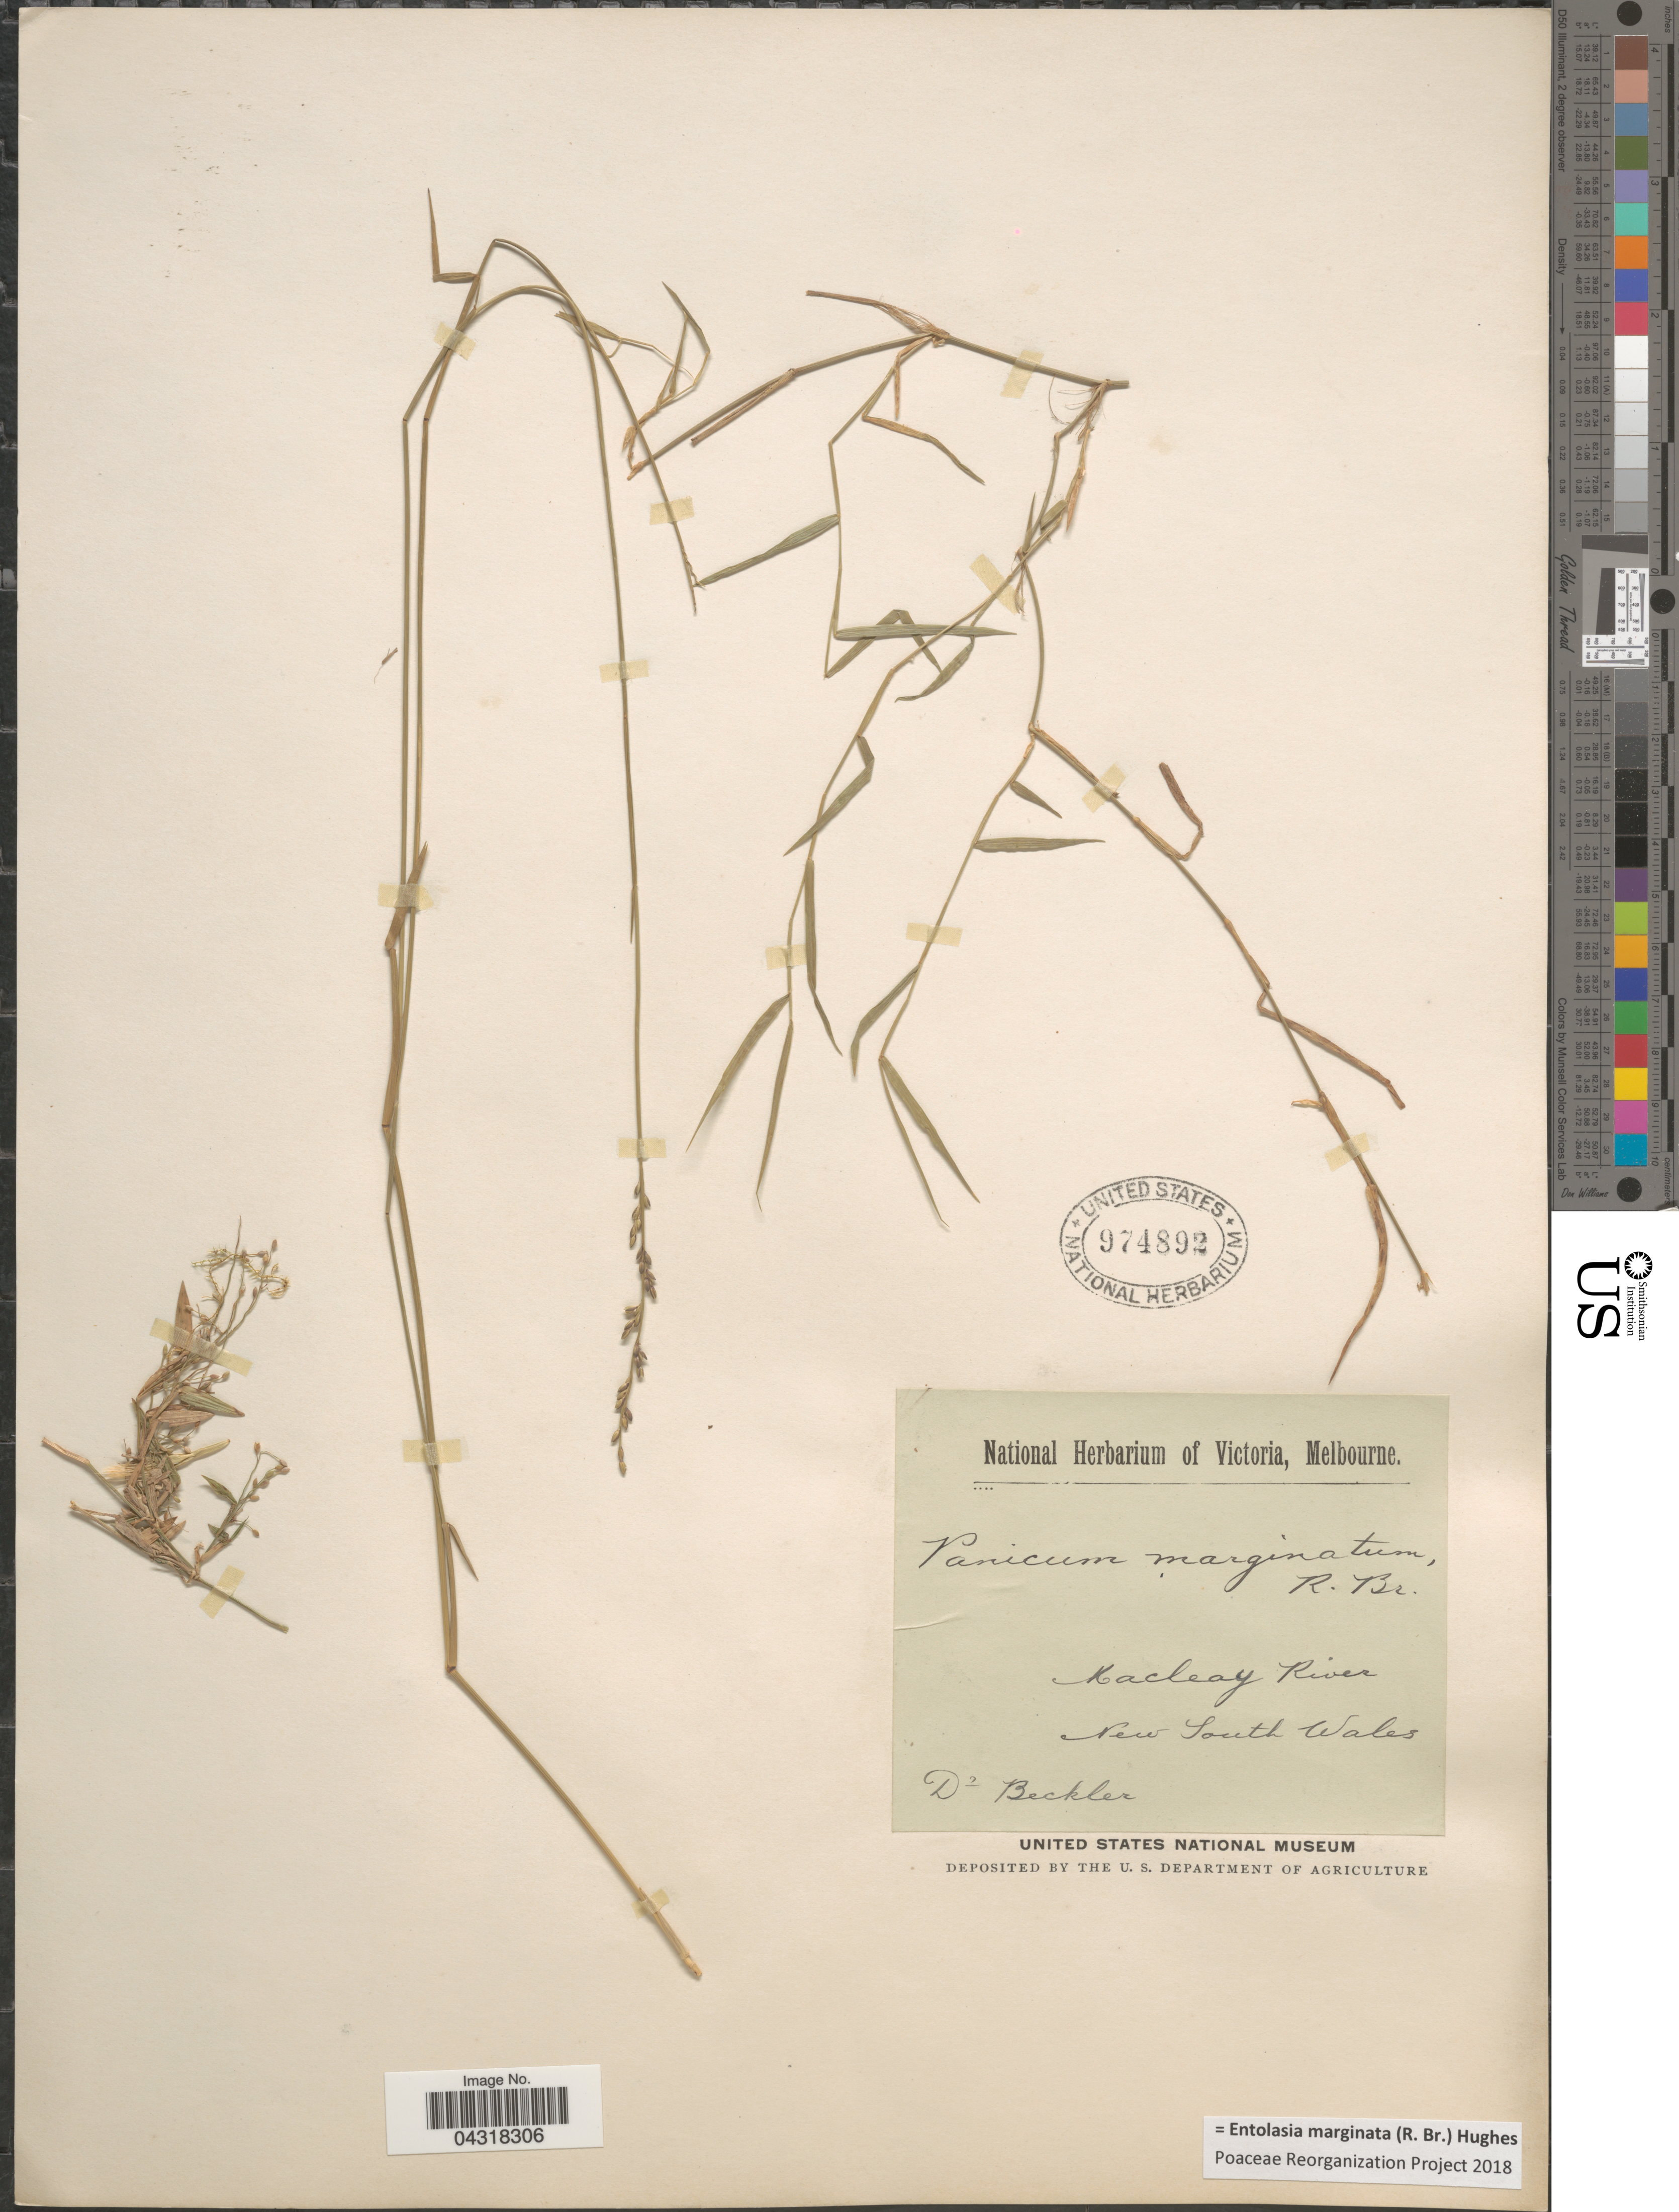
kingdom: Plantae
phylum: Tracheophyta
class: Liliopsida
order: Poales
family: Poaceae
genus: Entolasia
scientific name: Entolasia marginata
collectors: Beckler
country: Australia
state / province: New South Wales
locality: Kacleay River.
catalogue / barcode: US 974892